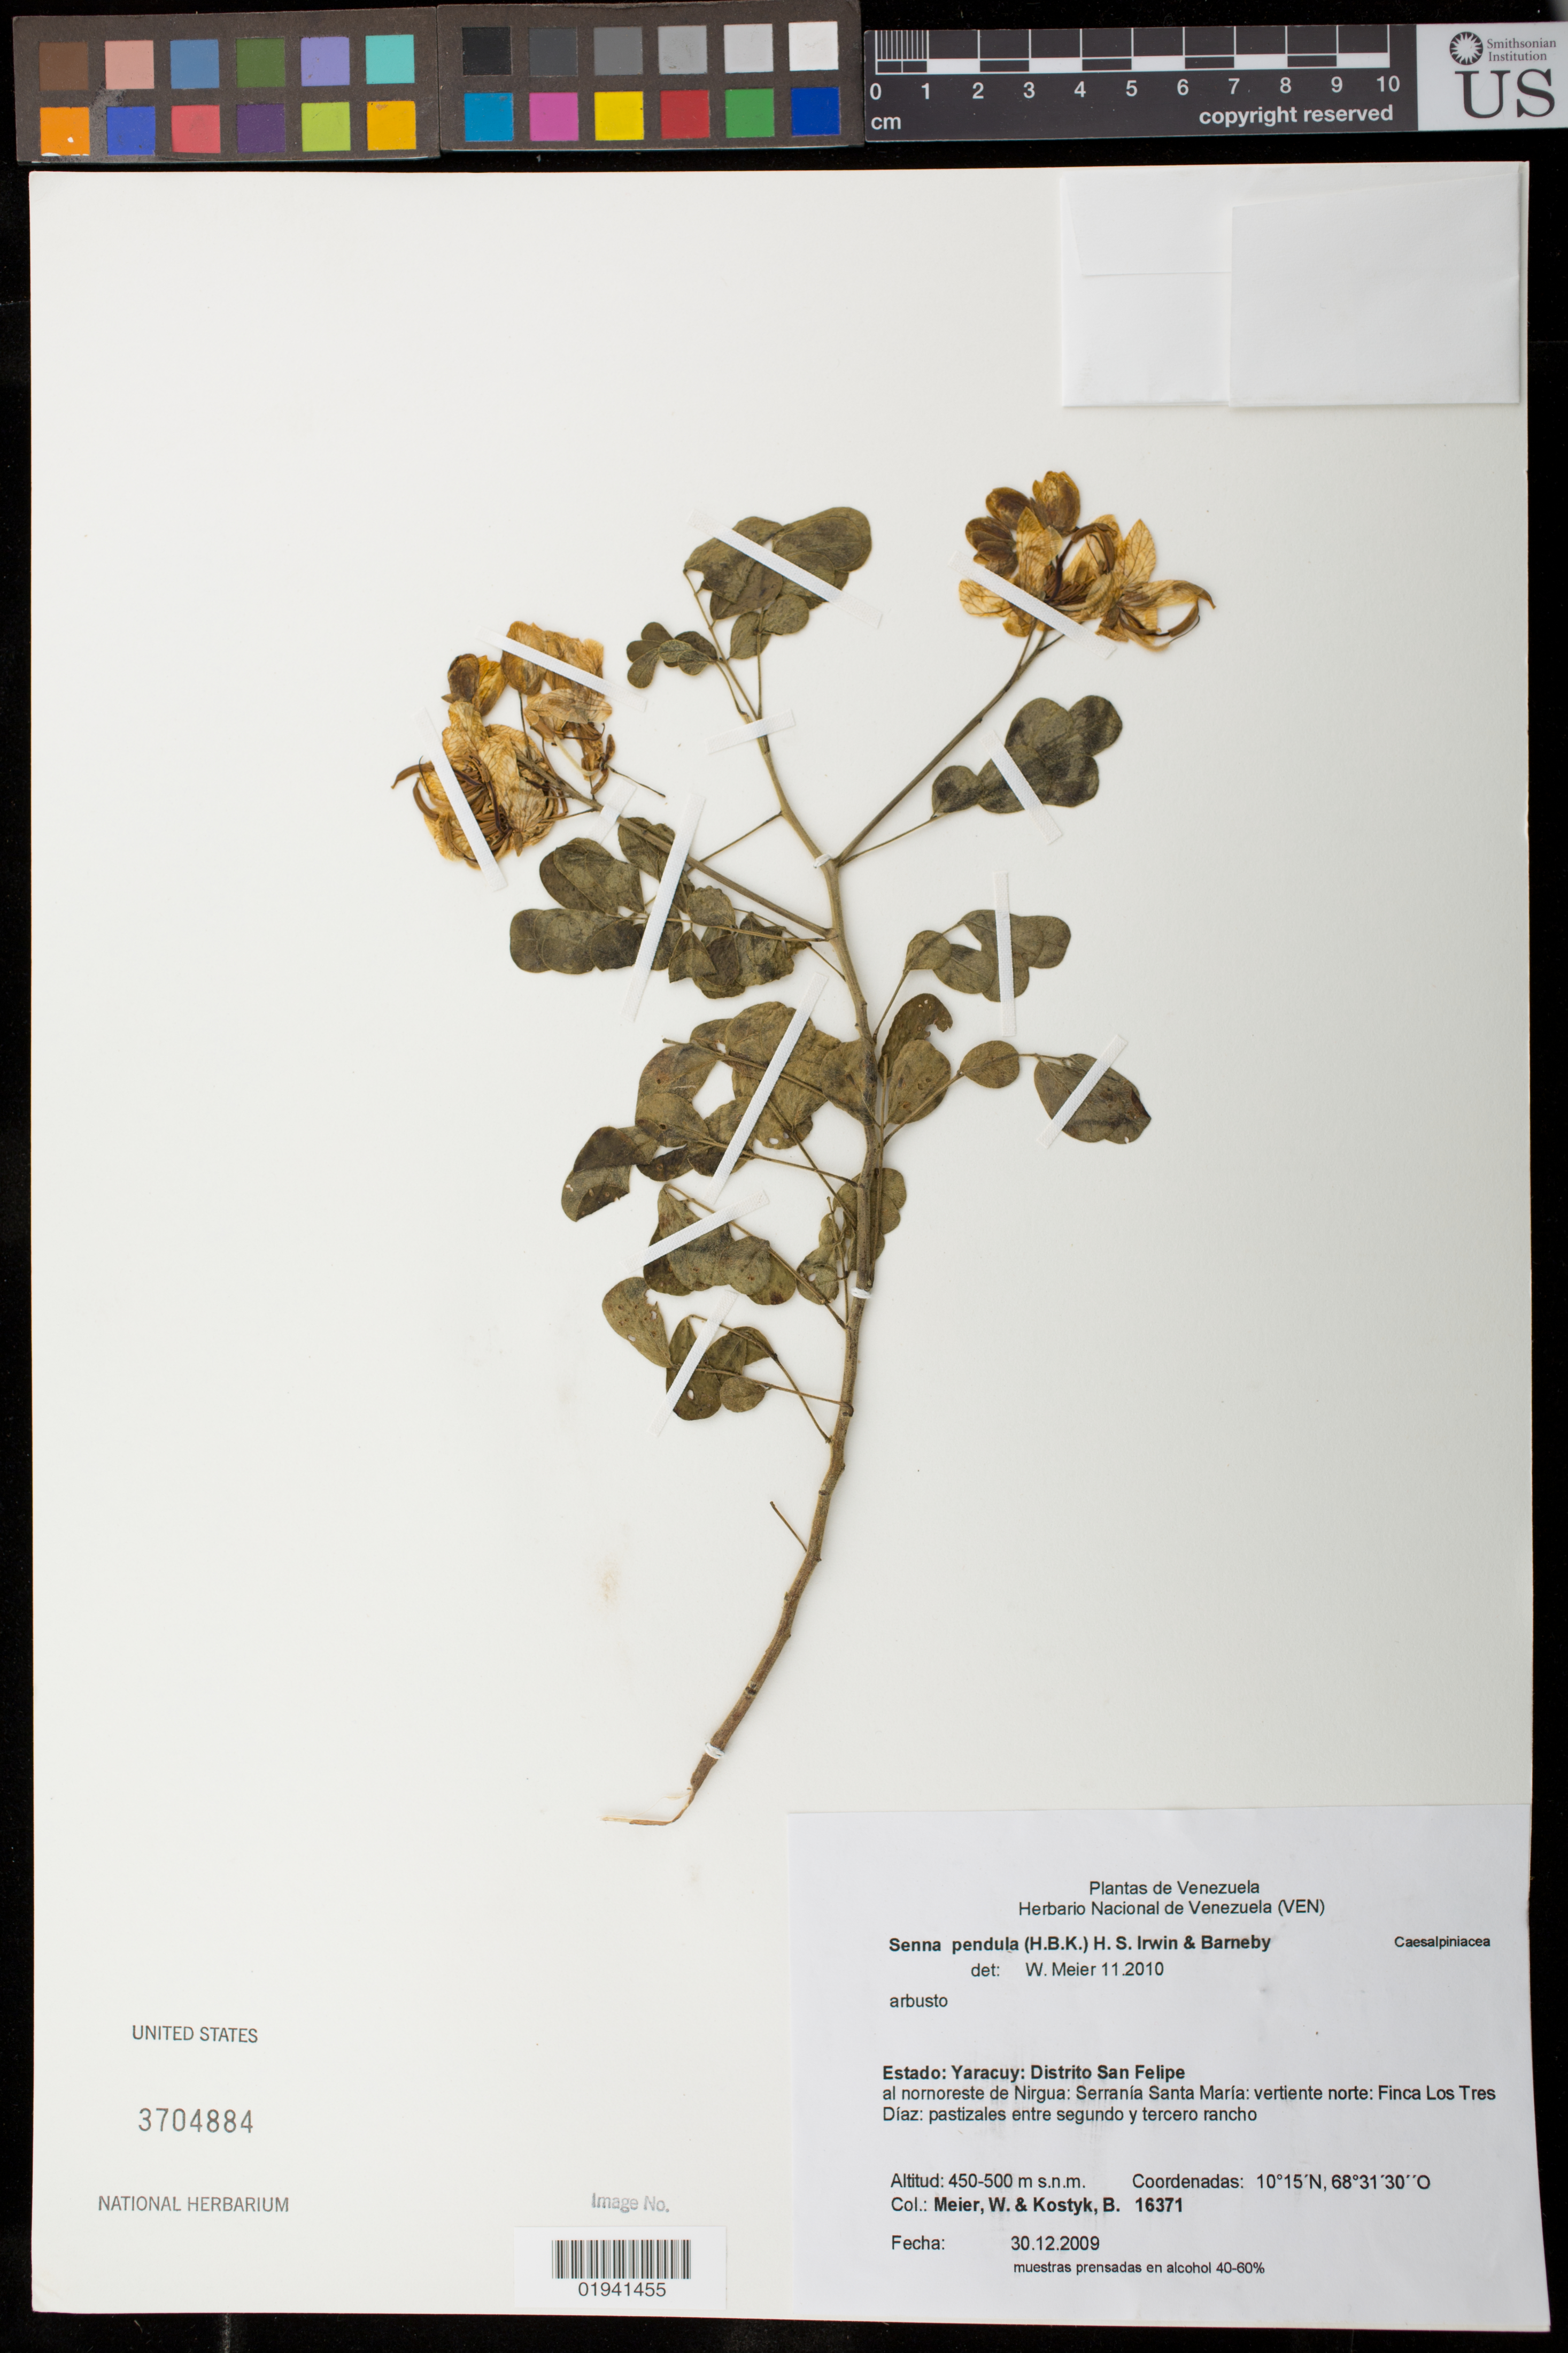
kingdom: Plantae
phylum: Tracheophyta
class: Magnoliopsida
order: Fabales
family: Fabaceae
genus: Senna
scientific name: Senna pendula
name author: (Humb. & Bonpl. ex Willd.) H.S. Irwin & Barneby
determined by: Meier, Winfried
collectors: W. Meier & B. Kostyk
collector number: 16371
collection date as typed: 30.12.2009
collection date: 2009-12-30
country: Venezuela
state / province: Yaracuy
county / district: San Felipe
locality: al noroeste de Nirgua, Serrania Santa Maria: vertiente norte: Finca Los Tres Diaz: pastizales entre segundo y tercero rancho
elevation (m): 450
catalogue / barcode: US 3704884